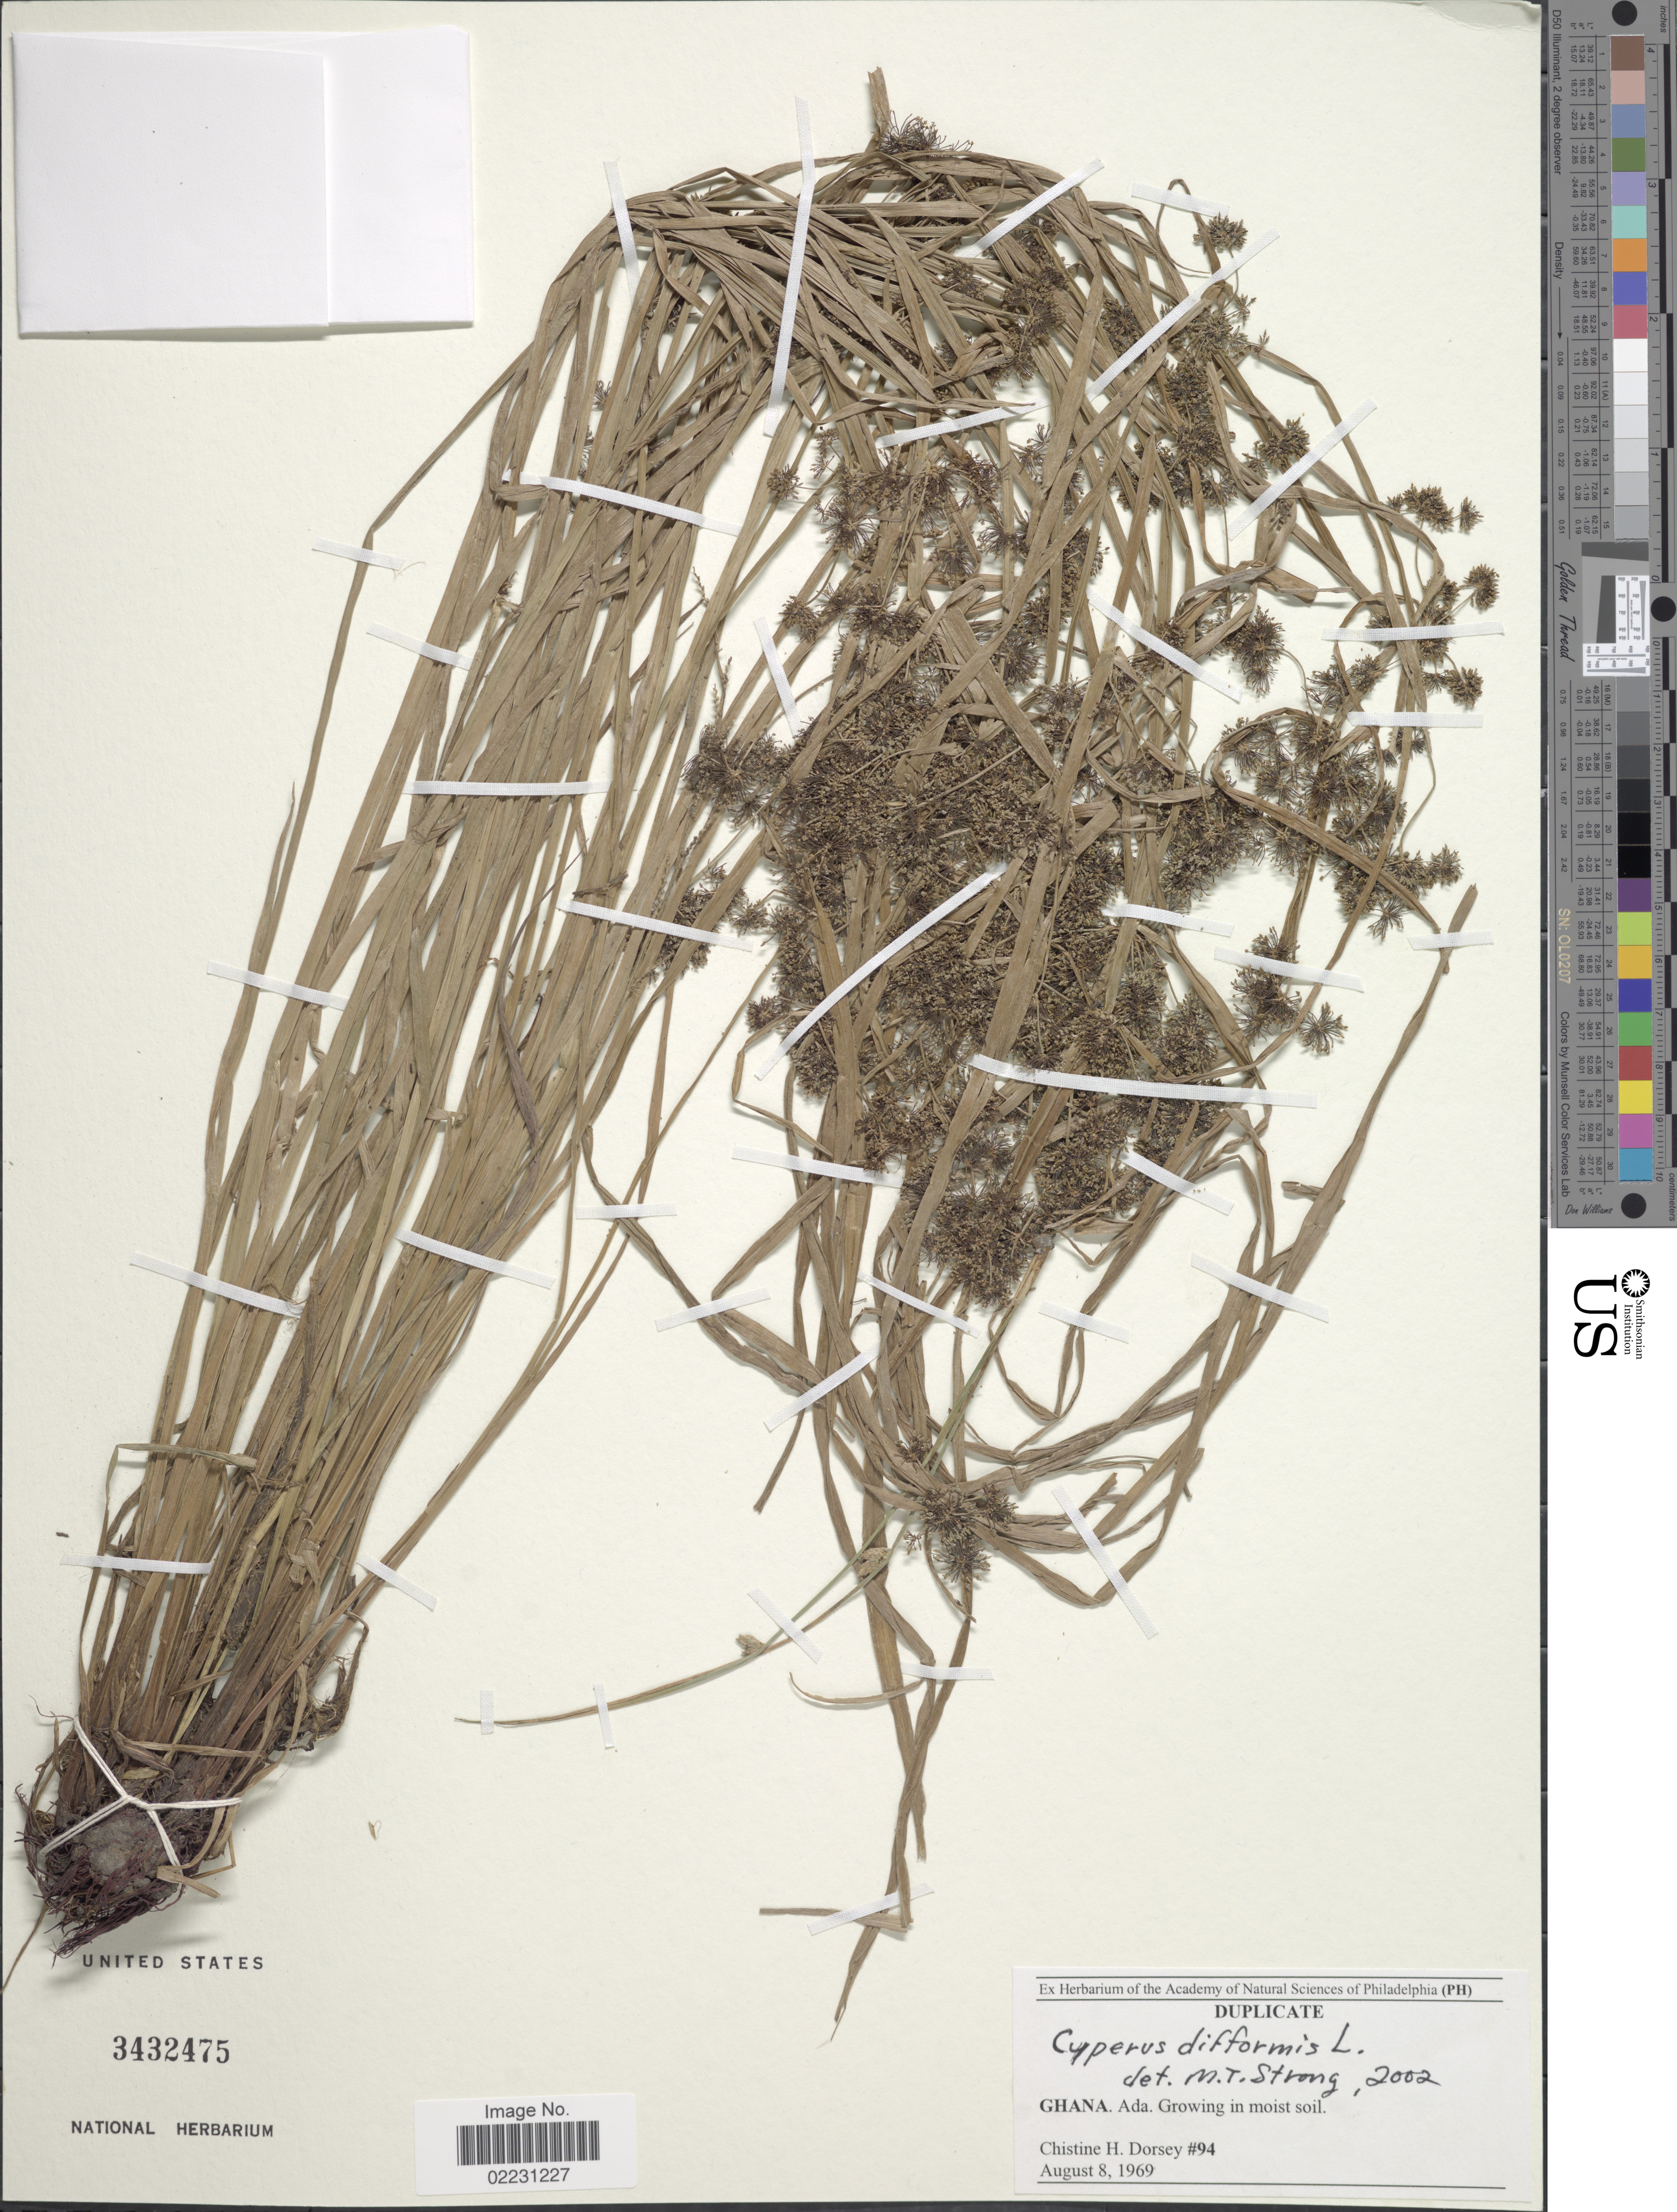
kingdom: Plantae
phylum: Tracheophyta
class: Liliopsida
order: Poales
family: Cyperaceae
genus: Cyperus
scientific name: Cyperus difformis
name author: L.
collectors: C. Dorsey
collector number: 94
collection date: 1969-08-08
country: Ghana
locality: Ada. Growing in moist soil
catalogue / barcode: US 3432475